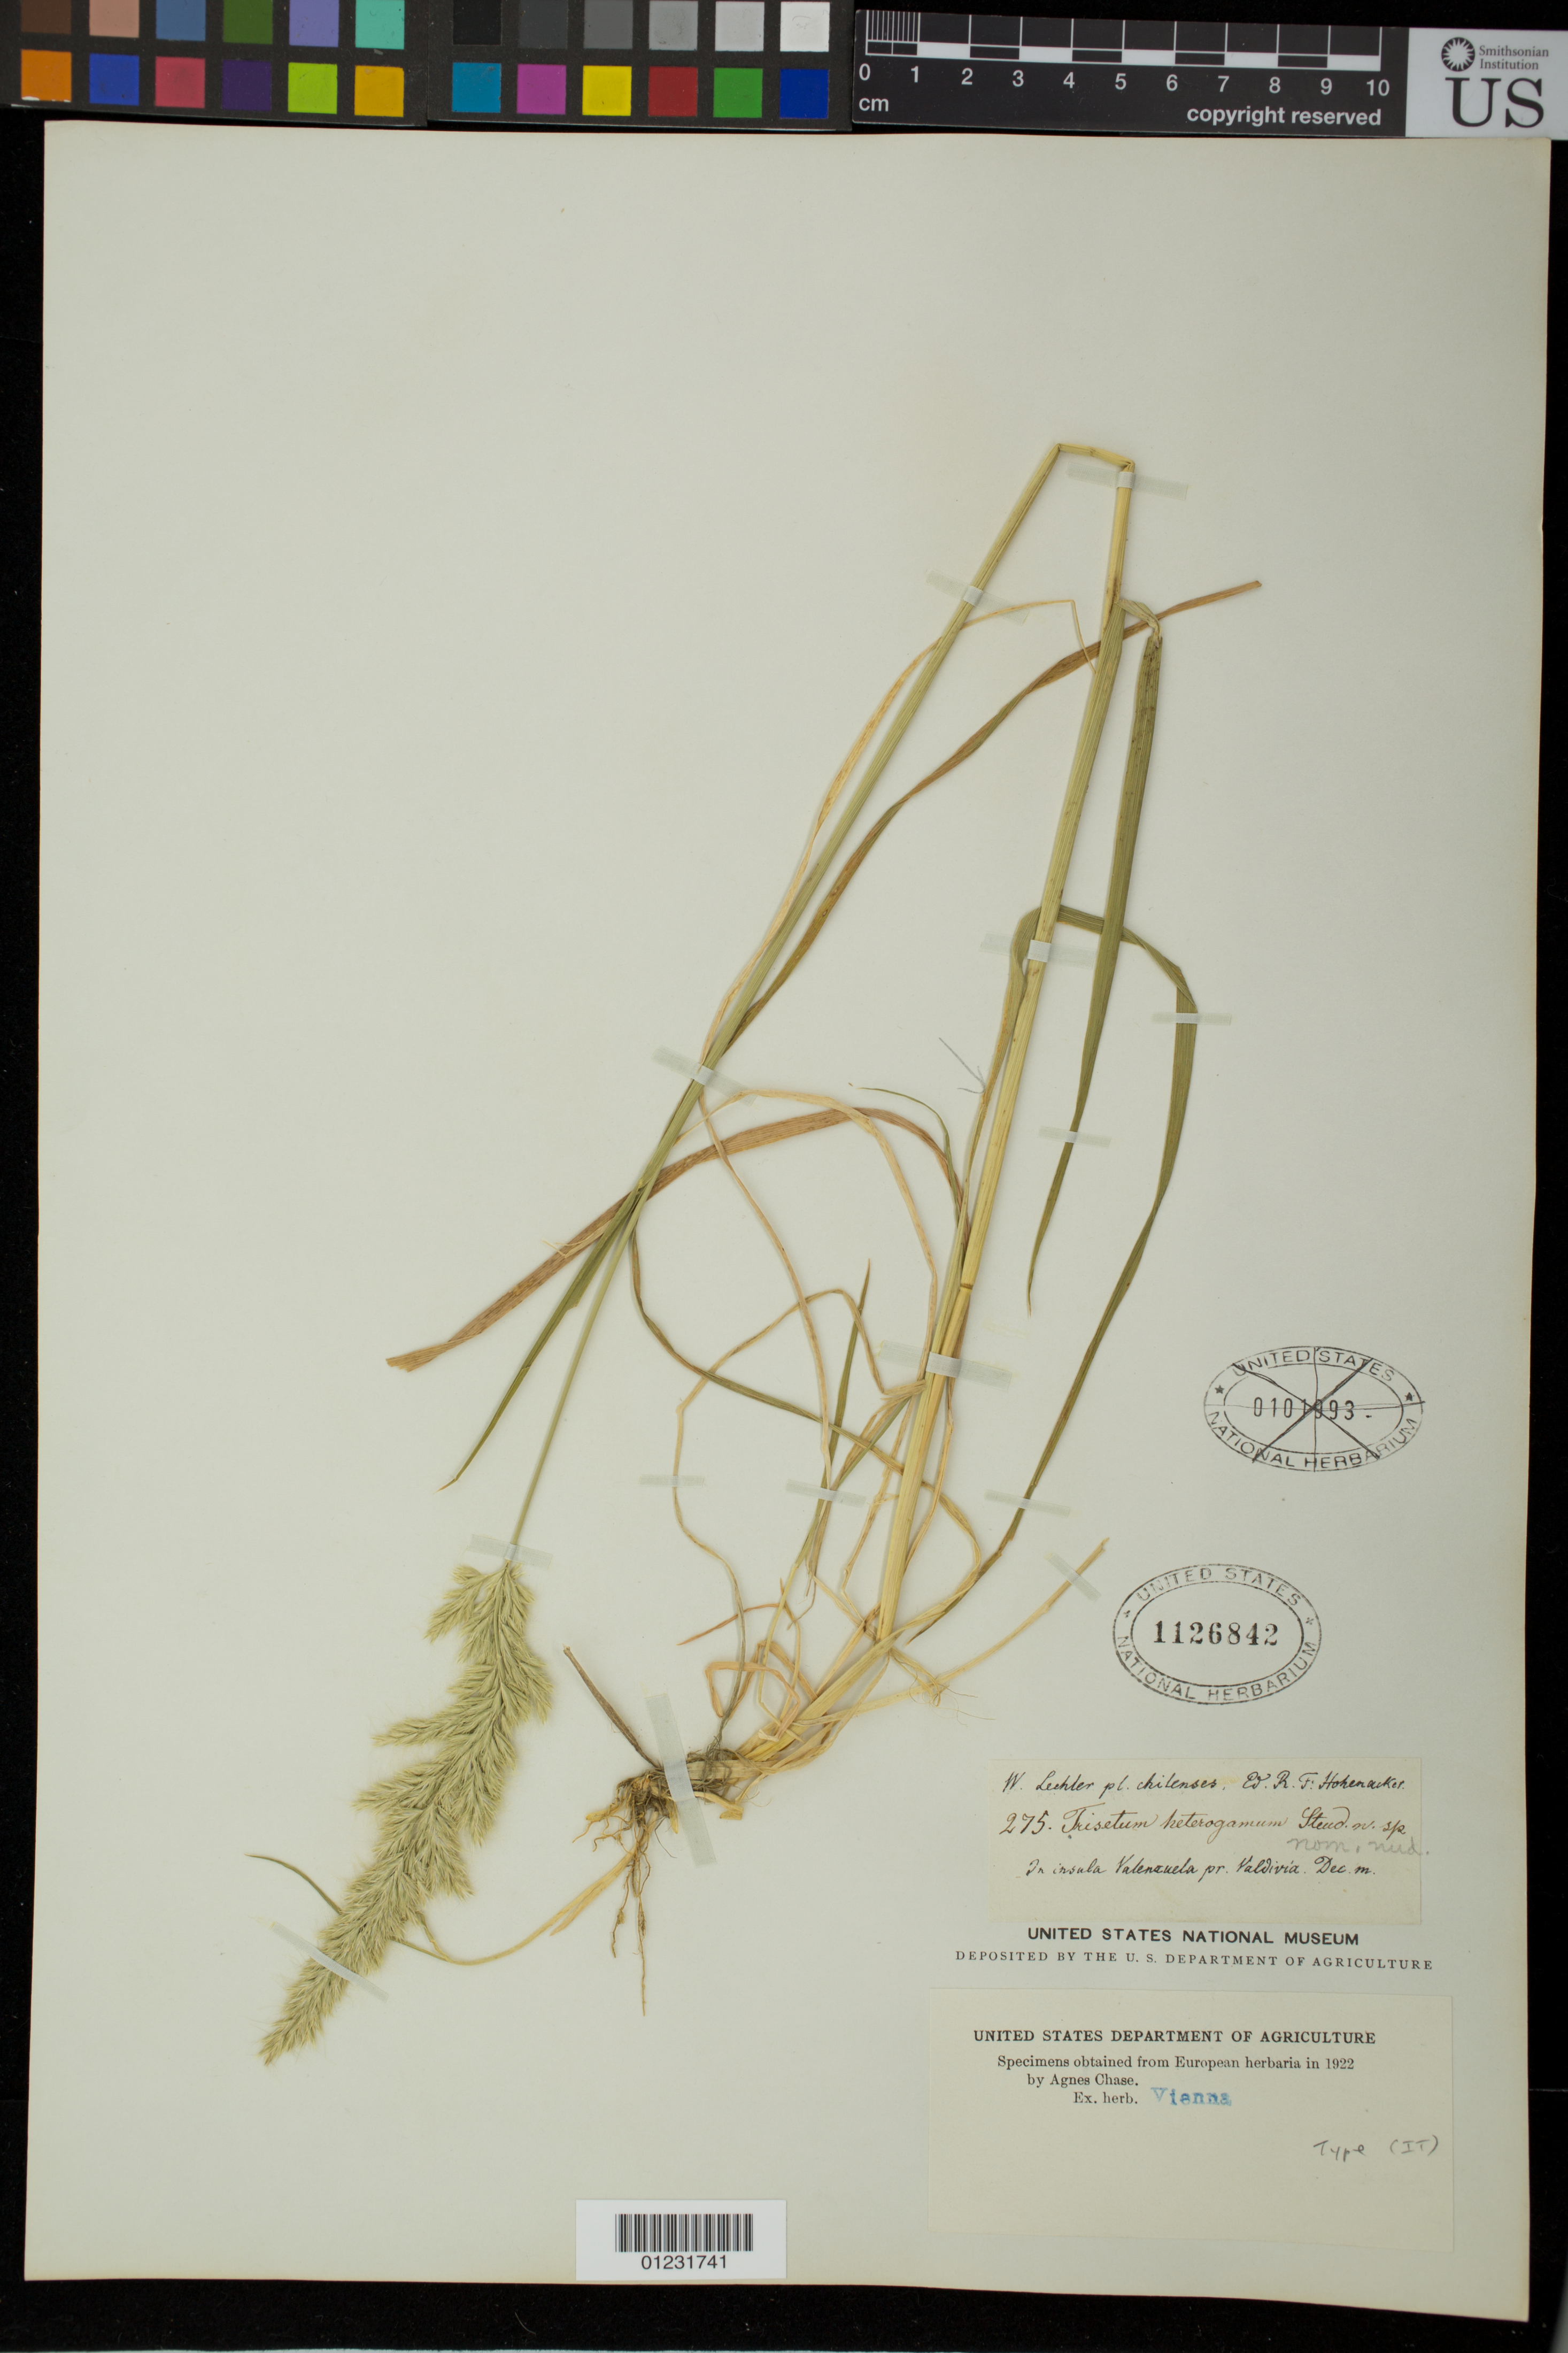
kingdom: Plantae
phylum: Tracheophyta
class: Liliopsida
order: Poales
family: Poaceae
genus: Trisetum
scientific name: Trisetum heterogamum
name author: Steud. ex Lech.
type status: Possible Type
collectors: W. Lechler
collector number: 275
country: Chile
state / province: Magallanes y de la Antártica Chilena (XII)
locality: In insula Valenzuela pr. Valdivia.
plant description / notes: Fragmentary material of type specimen ex herb. Vienna.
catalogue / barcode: US 1126842